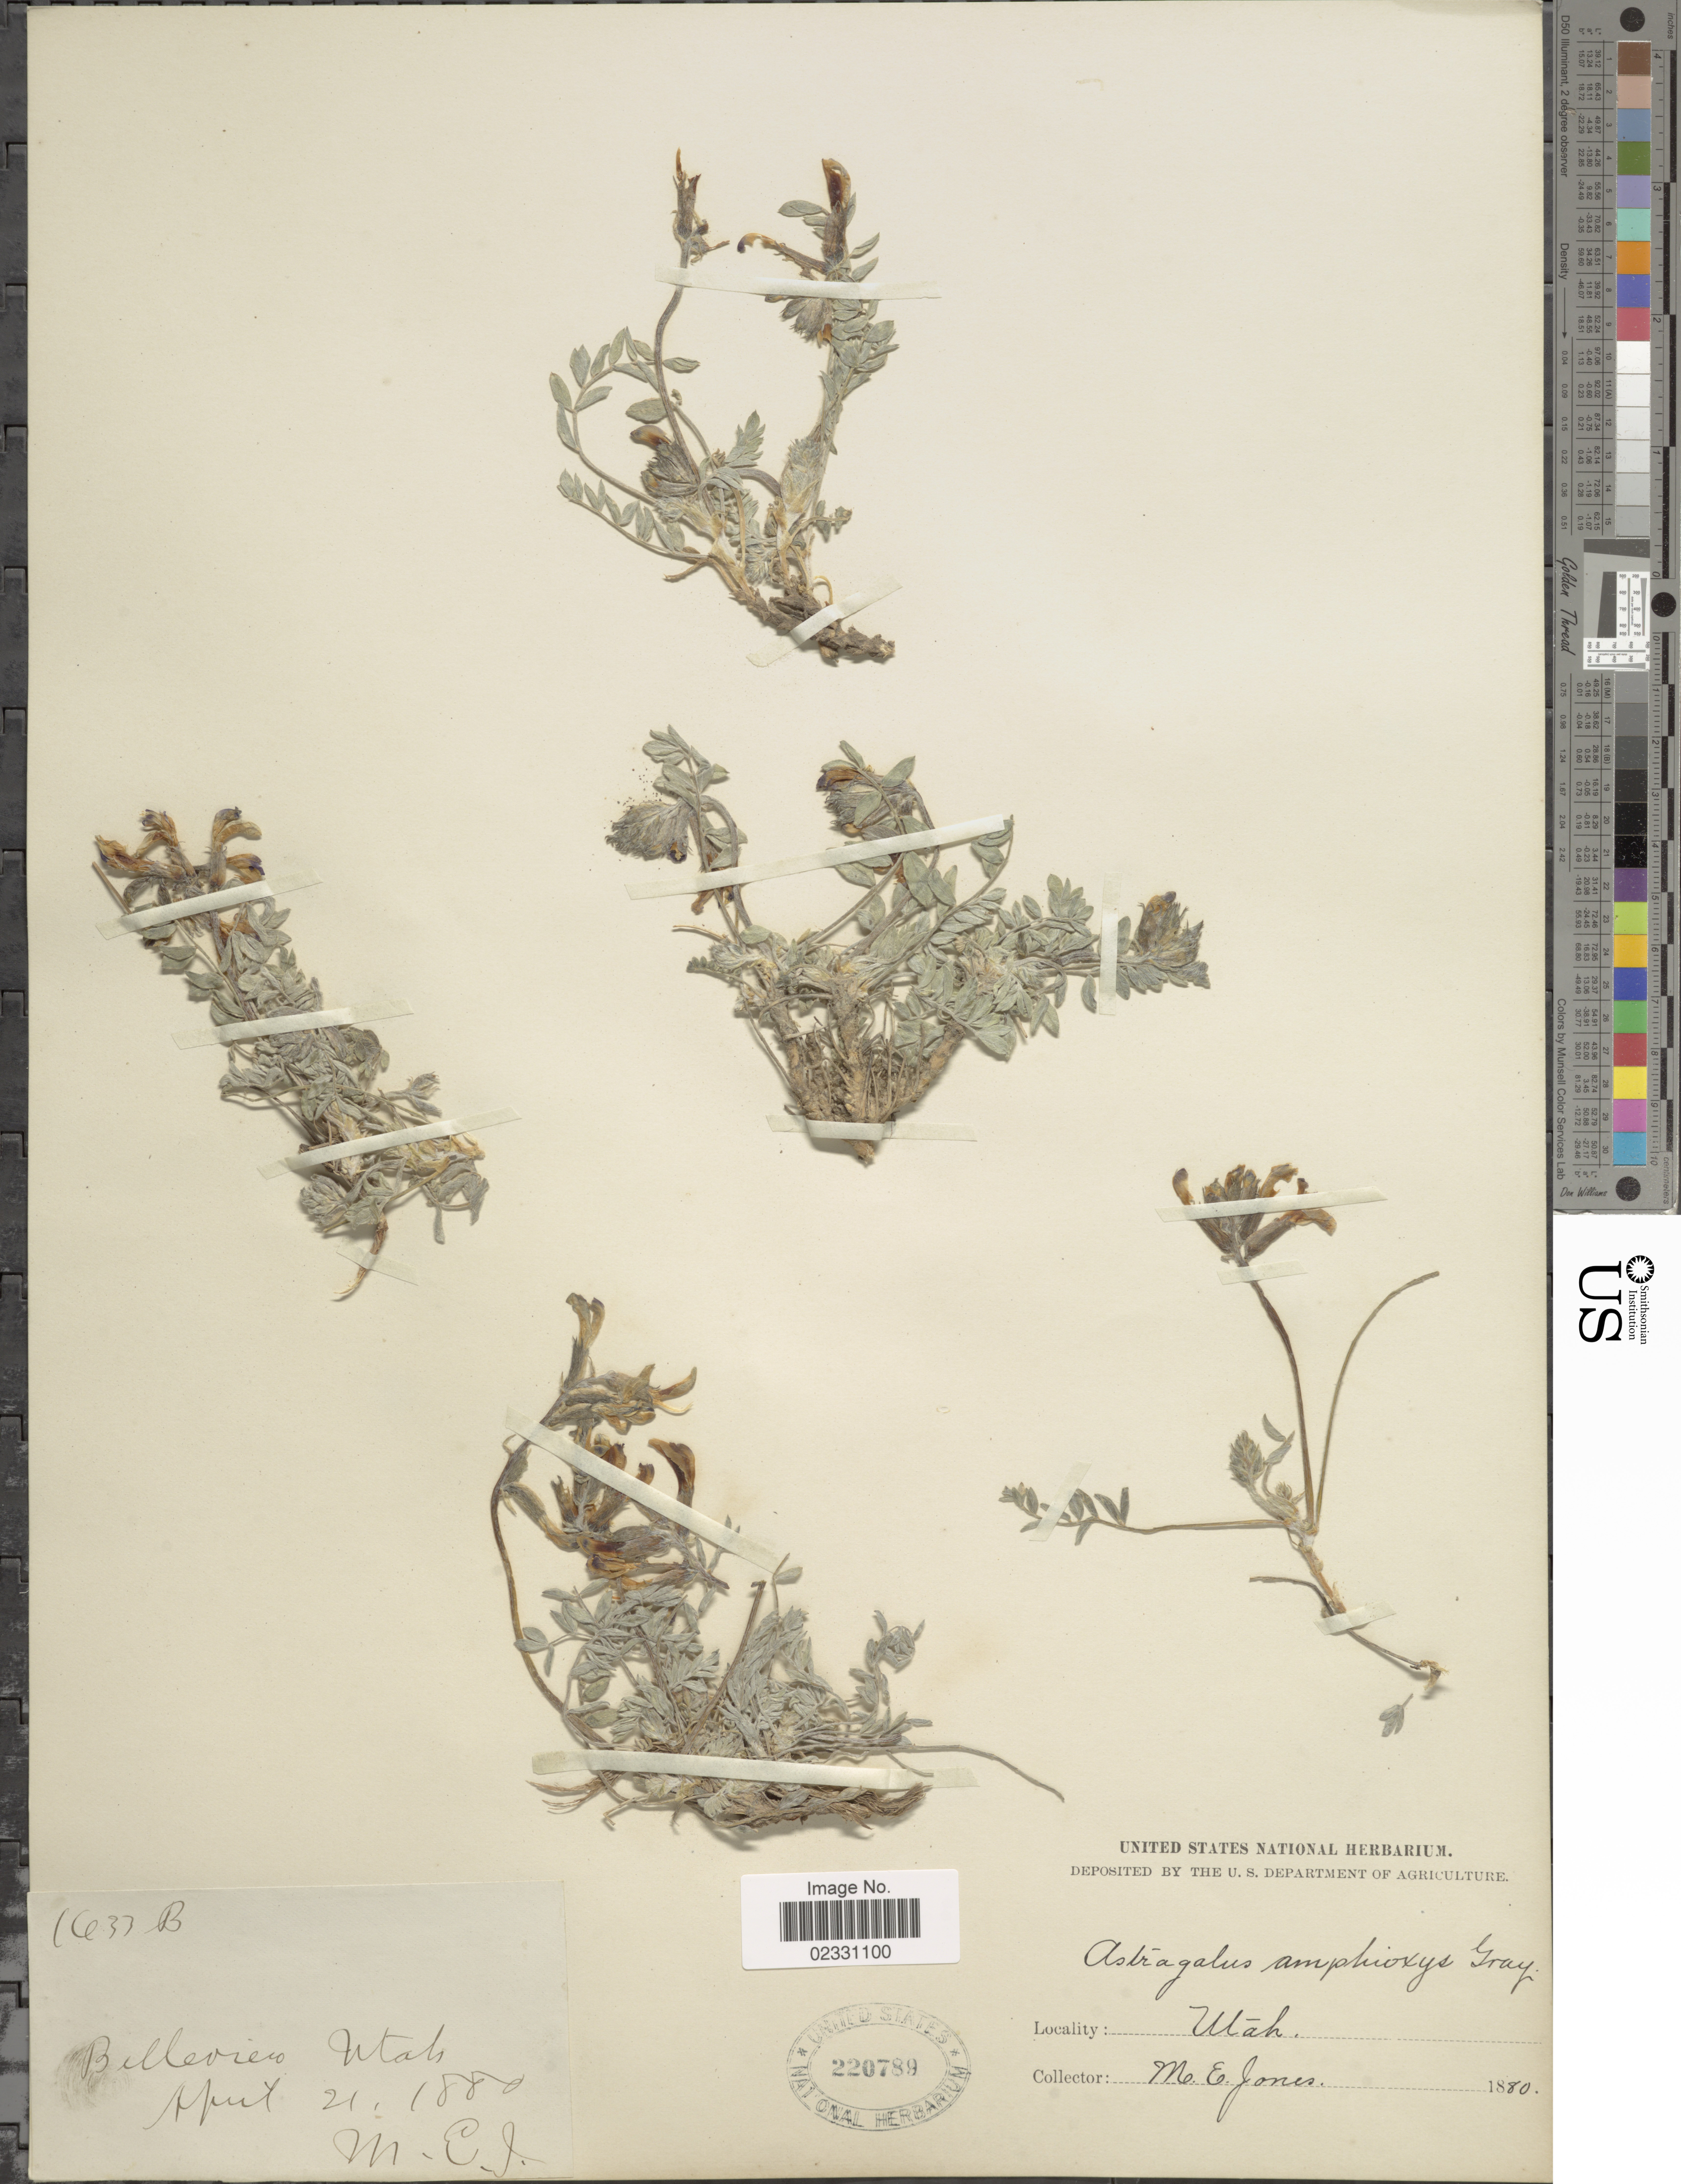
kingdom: Plantae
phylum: Tracheophyta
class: Magnoliopsida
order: Fabales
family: Fabaceae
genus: Astragalus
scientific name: Astragalus eurekensis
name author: M.E. Jones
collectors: M. E. Jones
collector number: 1633B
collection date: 1880-04-21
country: United States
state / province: Utah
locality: Belleview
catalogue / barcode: US 220789